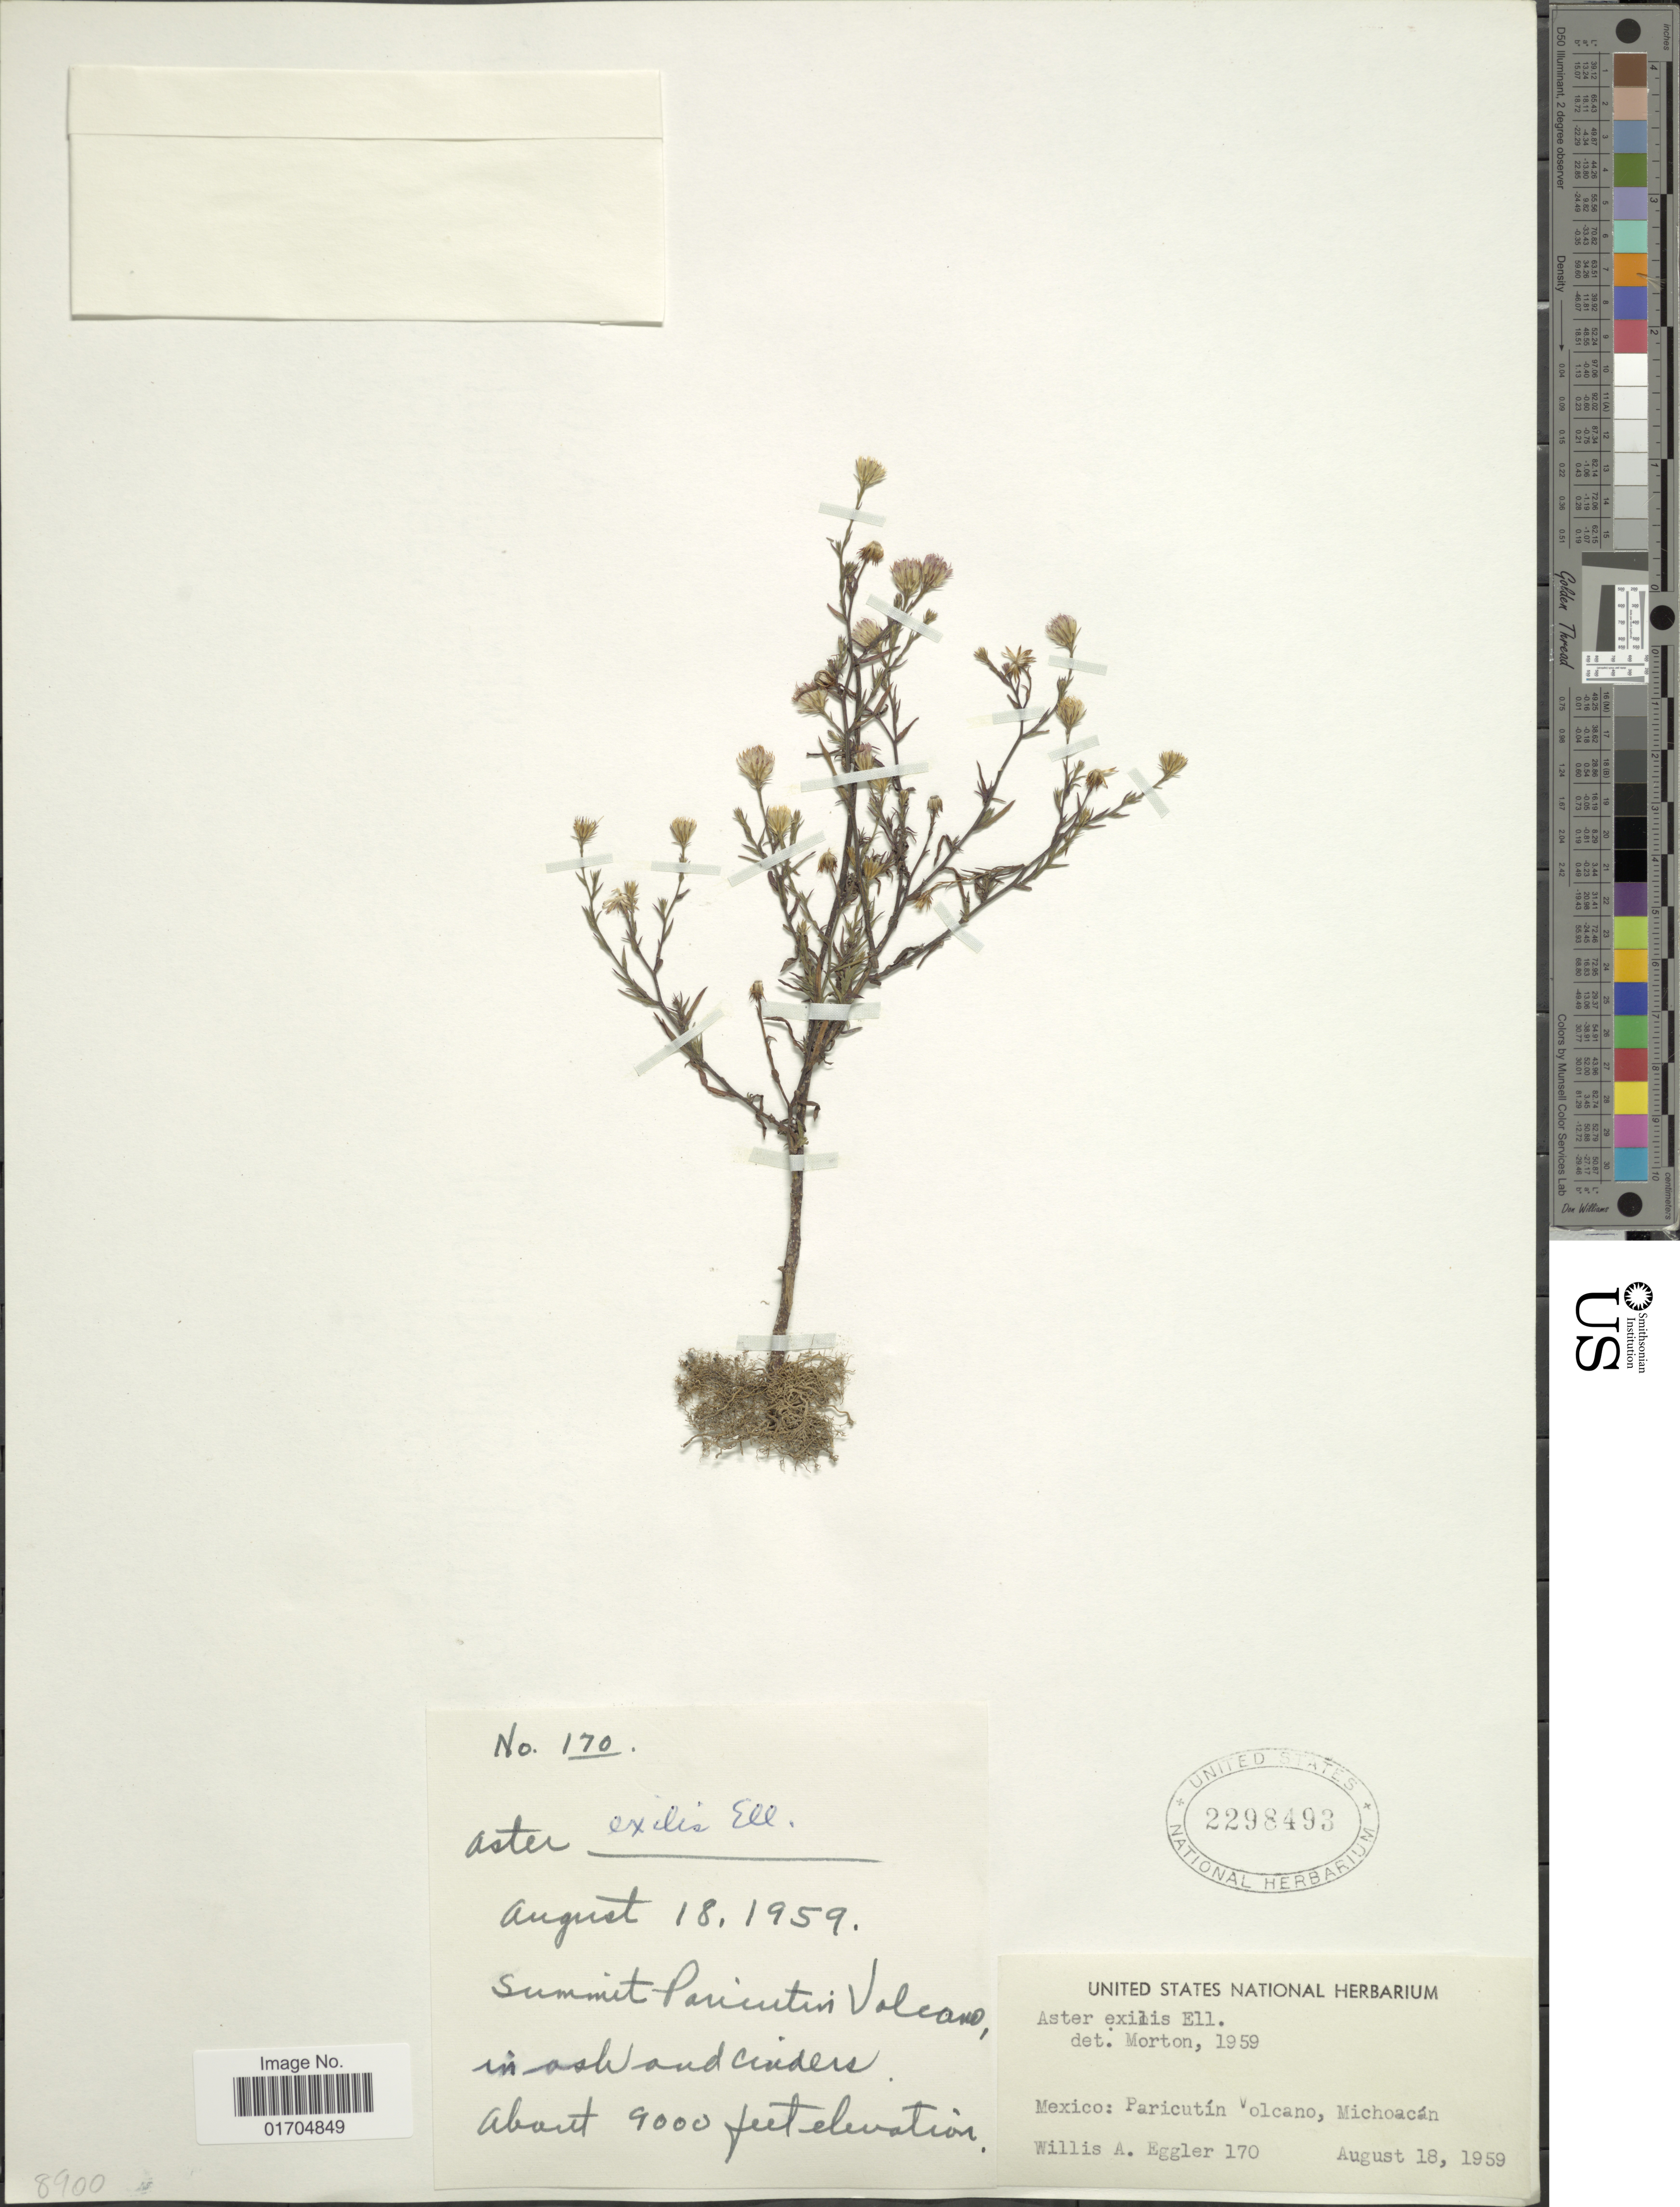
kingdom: Plantae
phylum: Tracheophyta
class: Magnoliopsida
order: Asterales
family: Asteraceae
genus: Symphyotrichum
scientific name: Symphyotrichum subulatum var. parviflorum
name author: (Nees) S.D. Sundb.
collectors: W. A. Eggler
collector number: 170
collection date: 1959-08-18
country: Mexico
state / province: Michoacán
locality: Summit Paricutín Volcano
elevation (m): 2743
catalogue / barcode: US 2298493